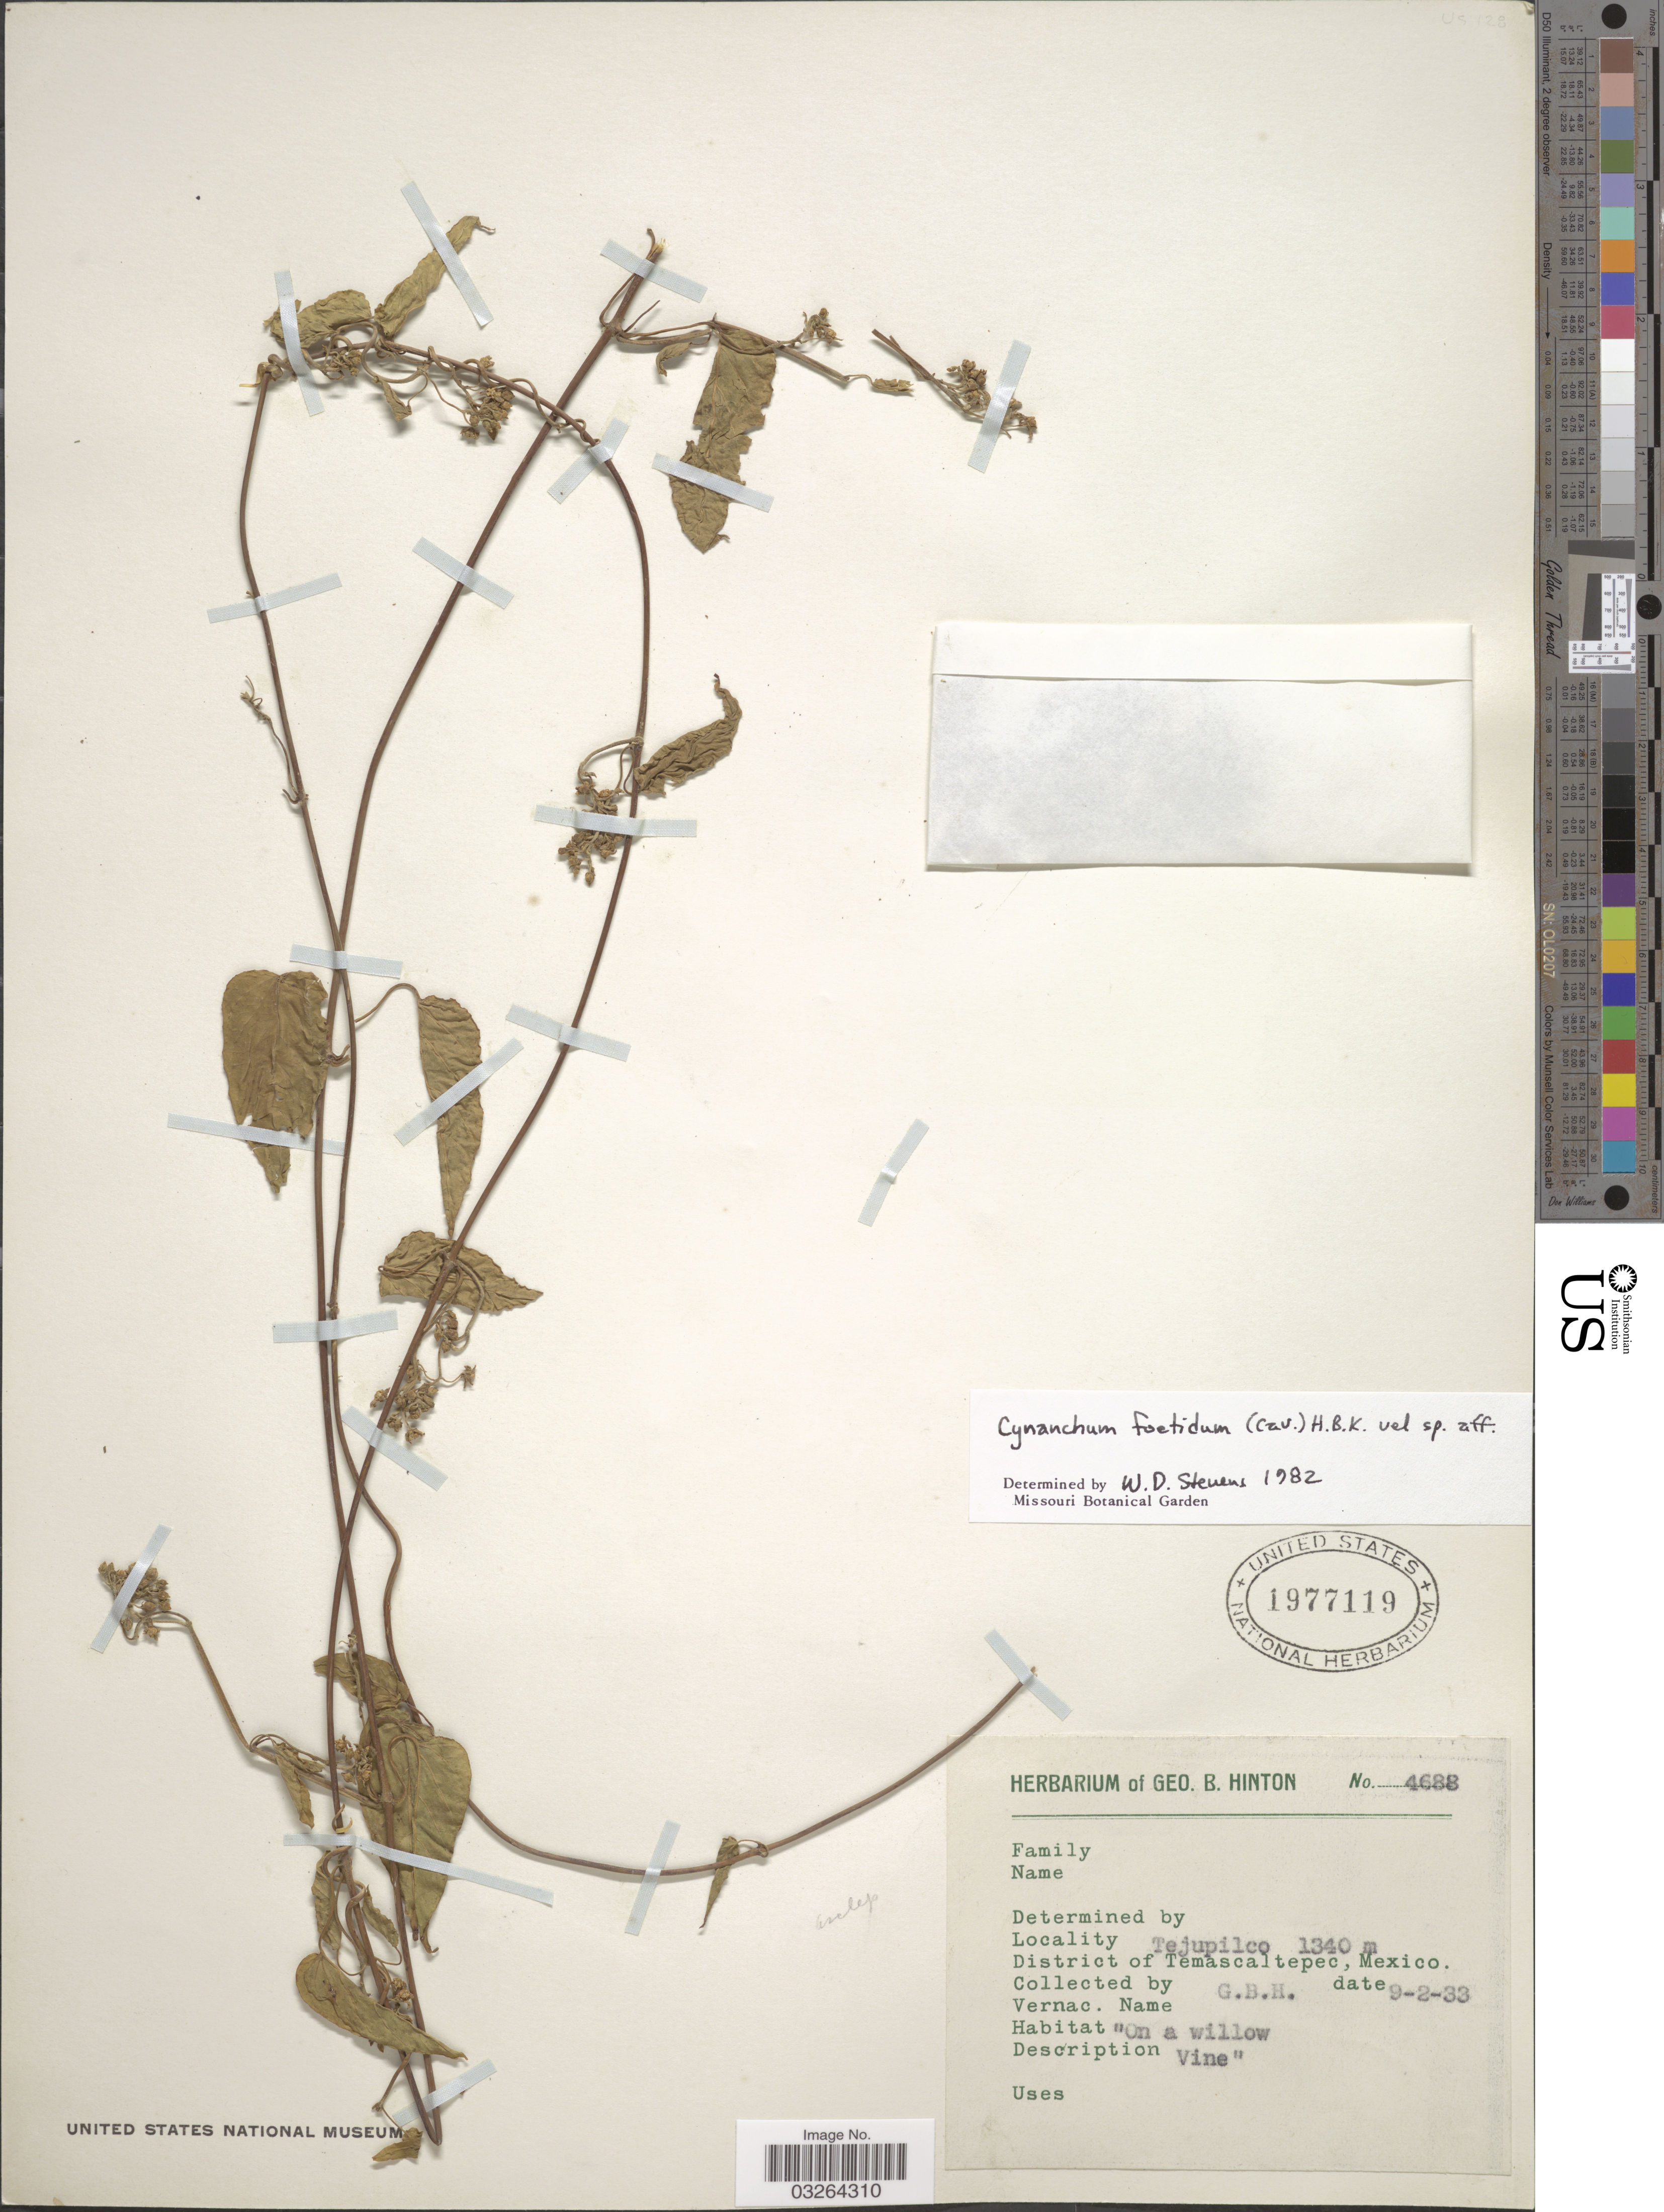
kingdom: Plantae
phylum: Tracheophyta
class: Magnoliopsida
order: Gentianales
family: Apocynaceae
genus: Cynanchum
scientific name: Cynanchum foetidum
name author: (Cav.) Kunth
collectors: G. B. Hinton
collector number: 4688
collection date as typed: Transcribed d/m/y: 9/2/33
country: Mexico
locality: Tejupilco. District of Temascaltepec.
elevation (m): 1340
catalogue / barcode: US 1977119